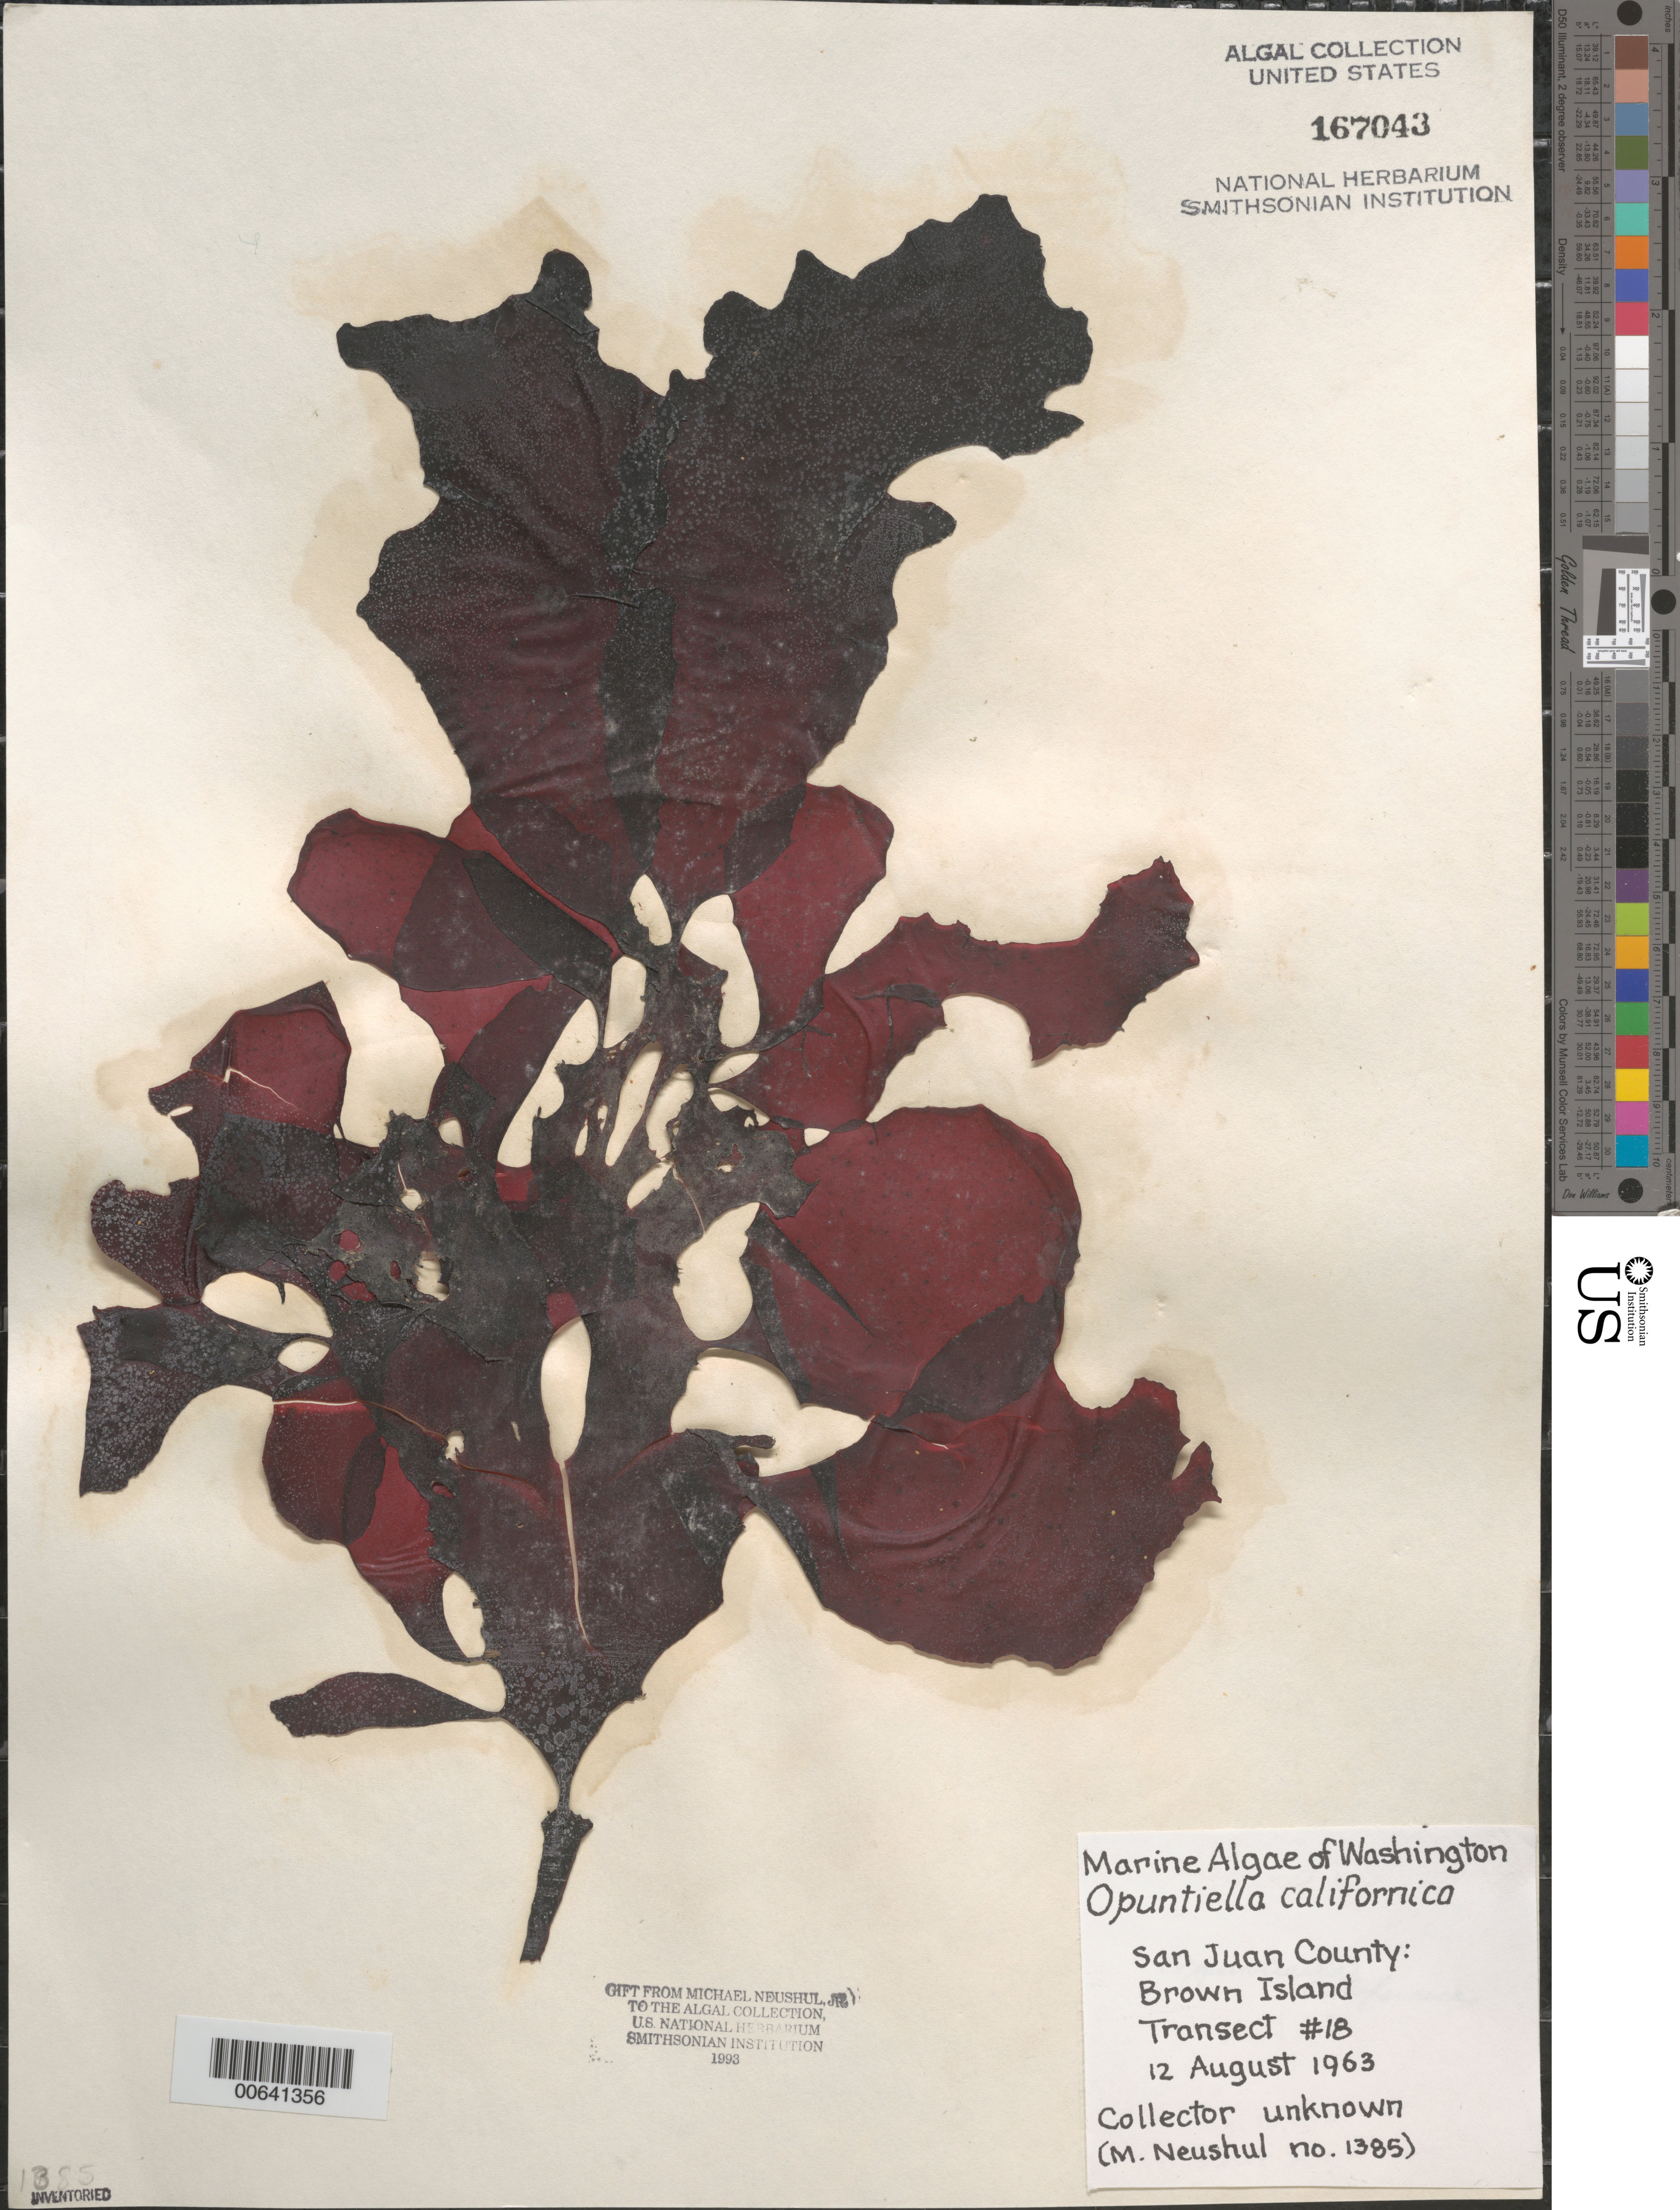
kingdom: Plantae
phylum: Rhodophyta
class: Florideophyceae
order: Gigartinales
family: Furcellariaceae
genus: Opuntiella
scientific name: Opuntiella californica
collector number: Neushul 1385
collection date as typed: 12 Aug 1963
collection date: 1963-08-12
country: United States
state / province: Washington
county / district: San Juan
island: Brown Island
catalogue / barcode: US 167043